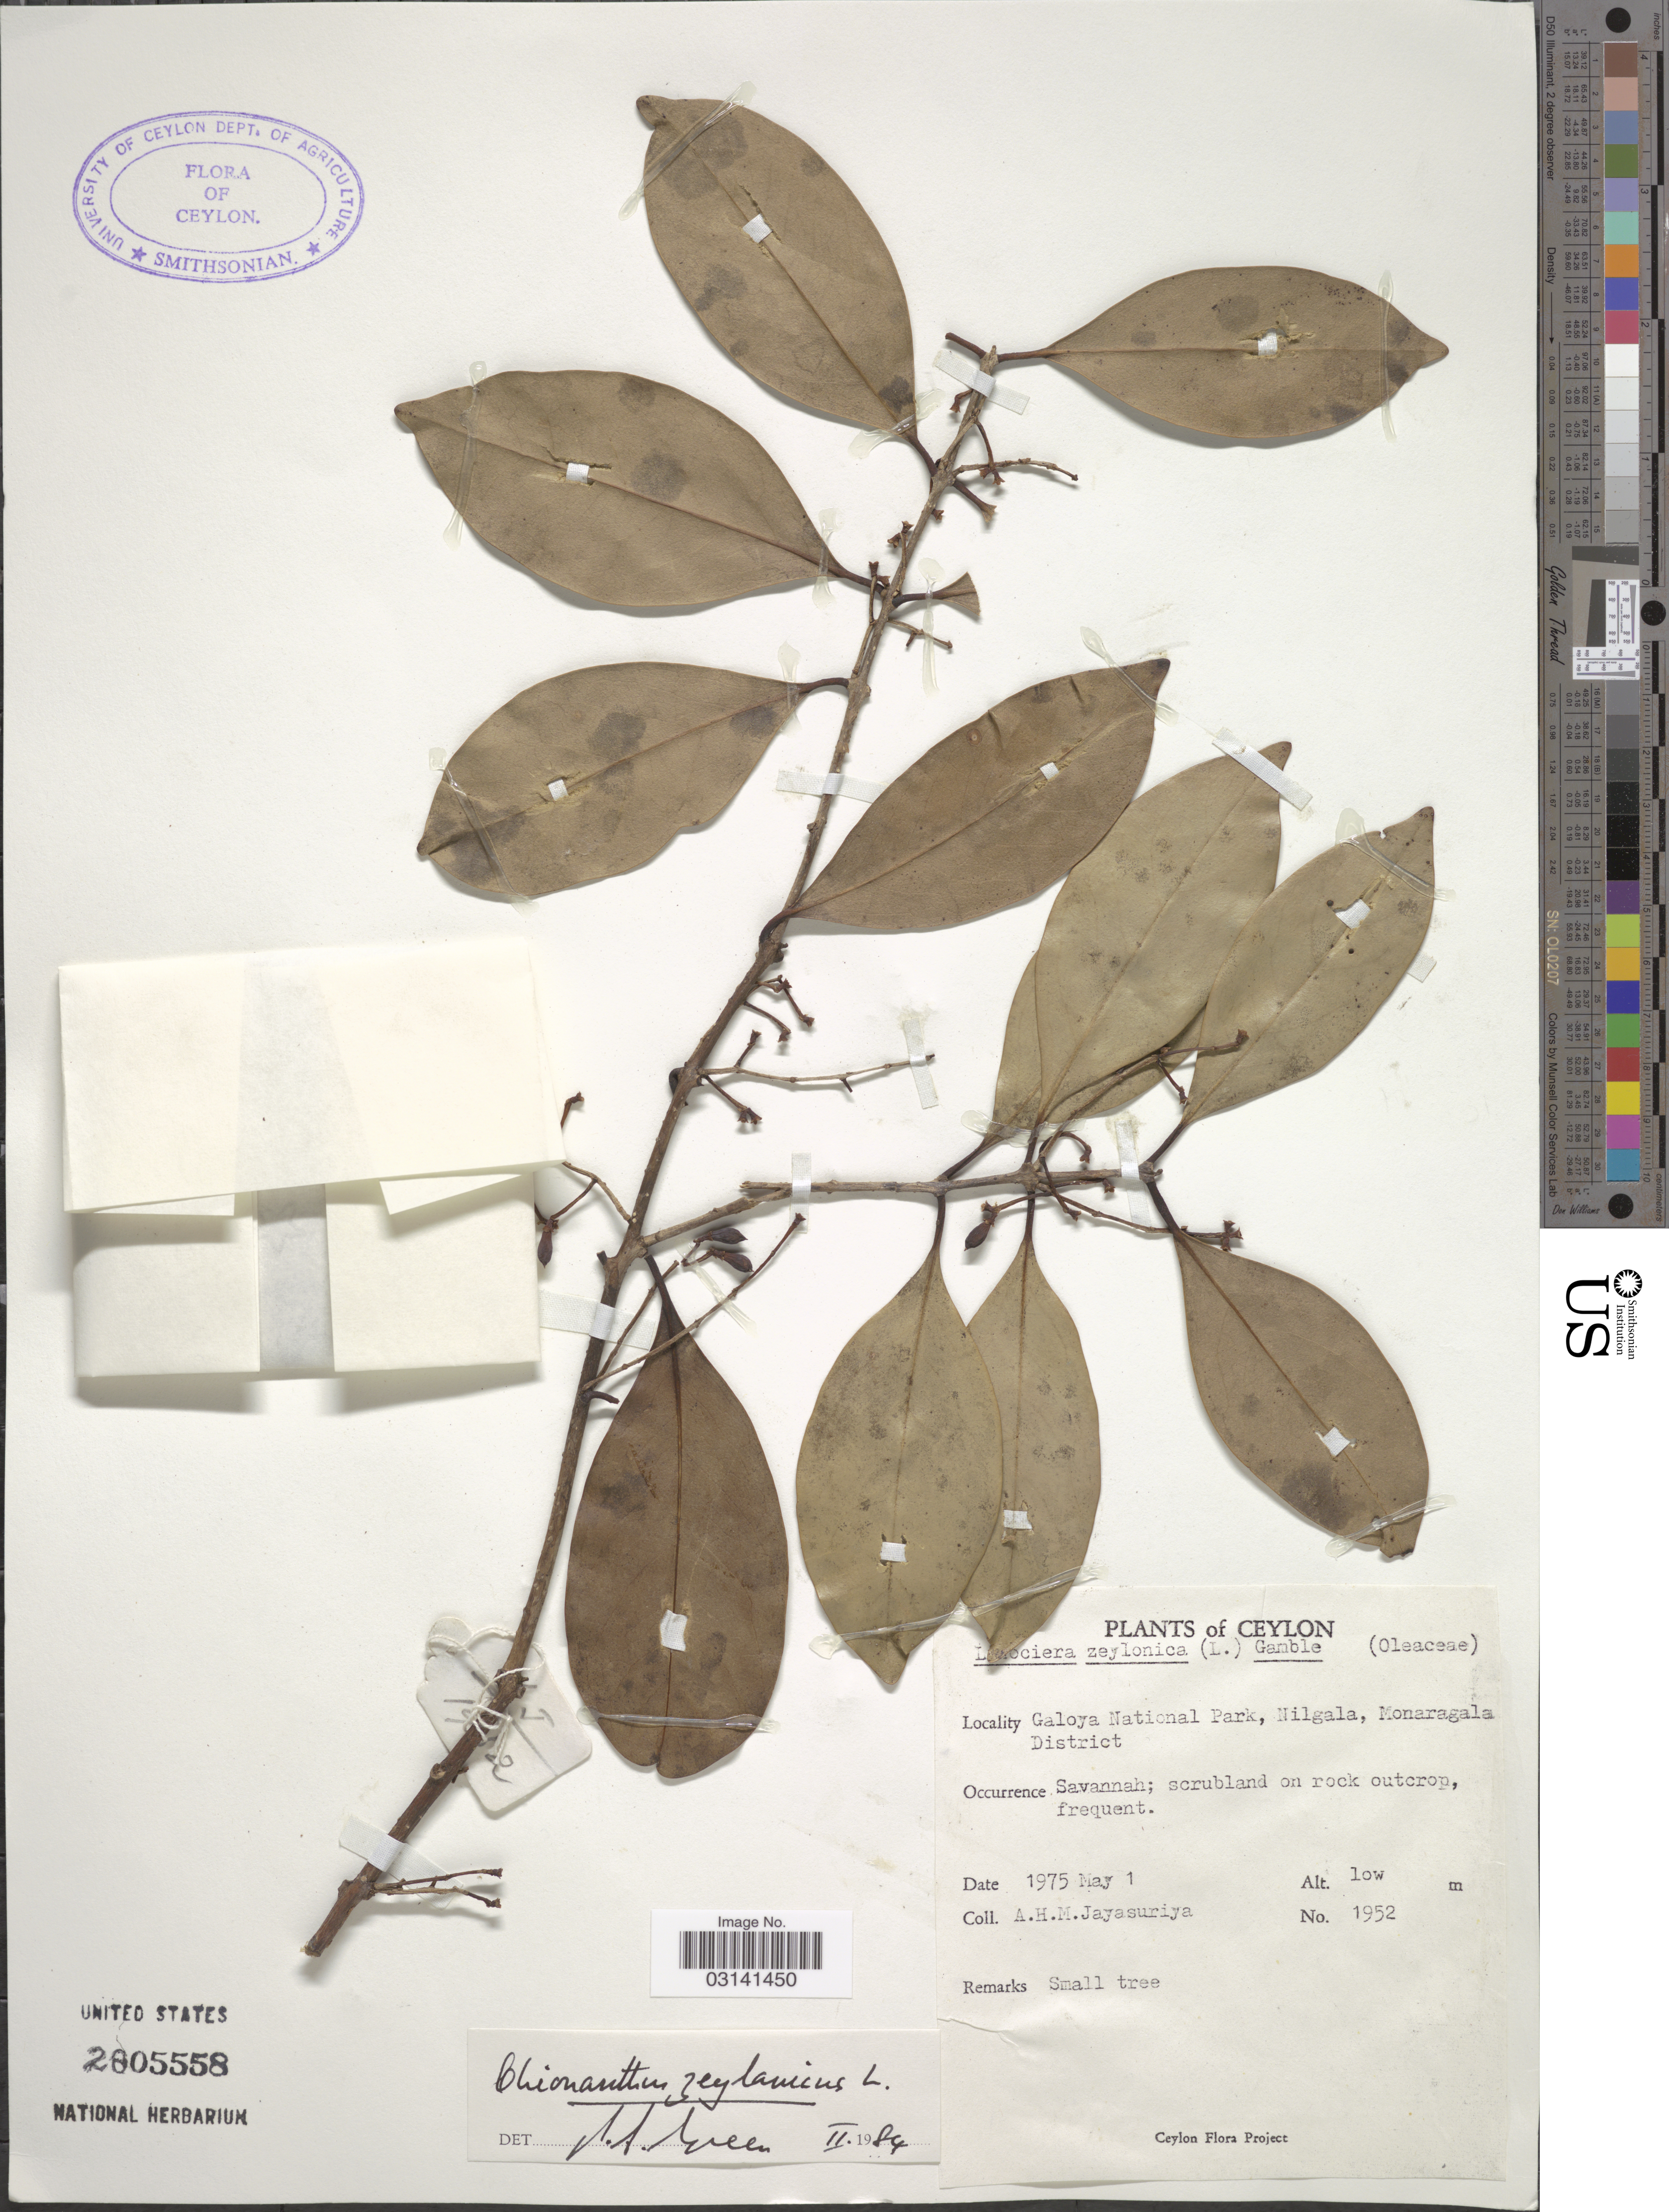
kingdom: Plantae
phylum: Tracheophyta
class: Magnoliopsida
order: Lamiales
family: Oleaceae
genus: Chionanthus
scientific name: Chionanthus zeylanicus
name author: L.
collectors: A. H. Jayasuriya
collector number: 1952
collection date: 1975-05-01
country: Sri Lanka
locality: Ceylon. Galoya National Park, Nilgala, Monaragala District.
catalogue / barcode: US 2805558